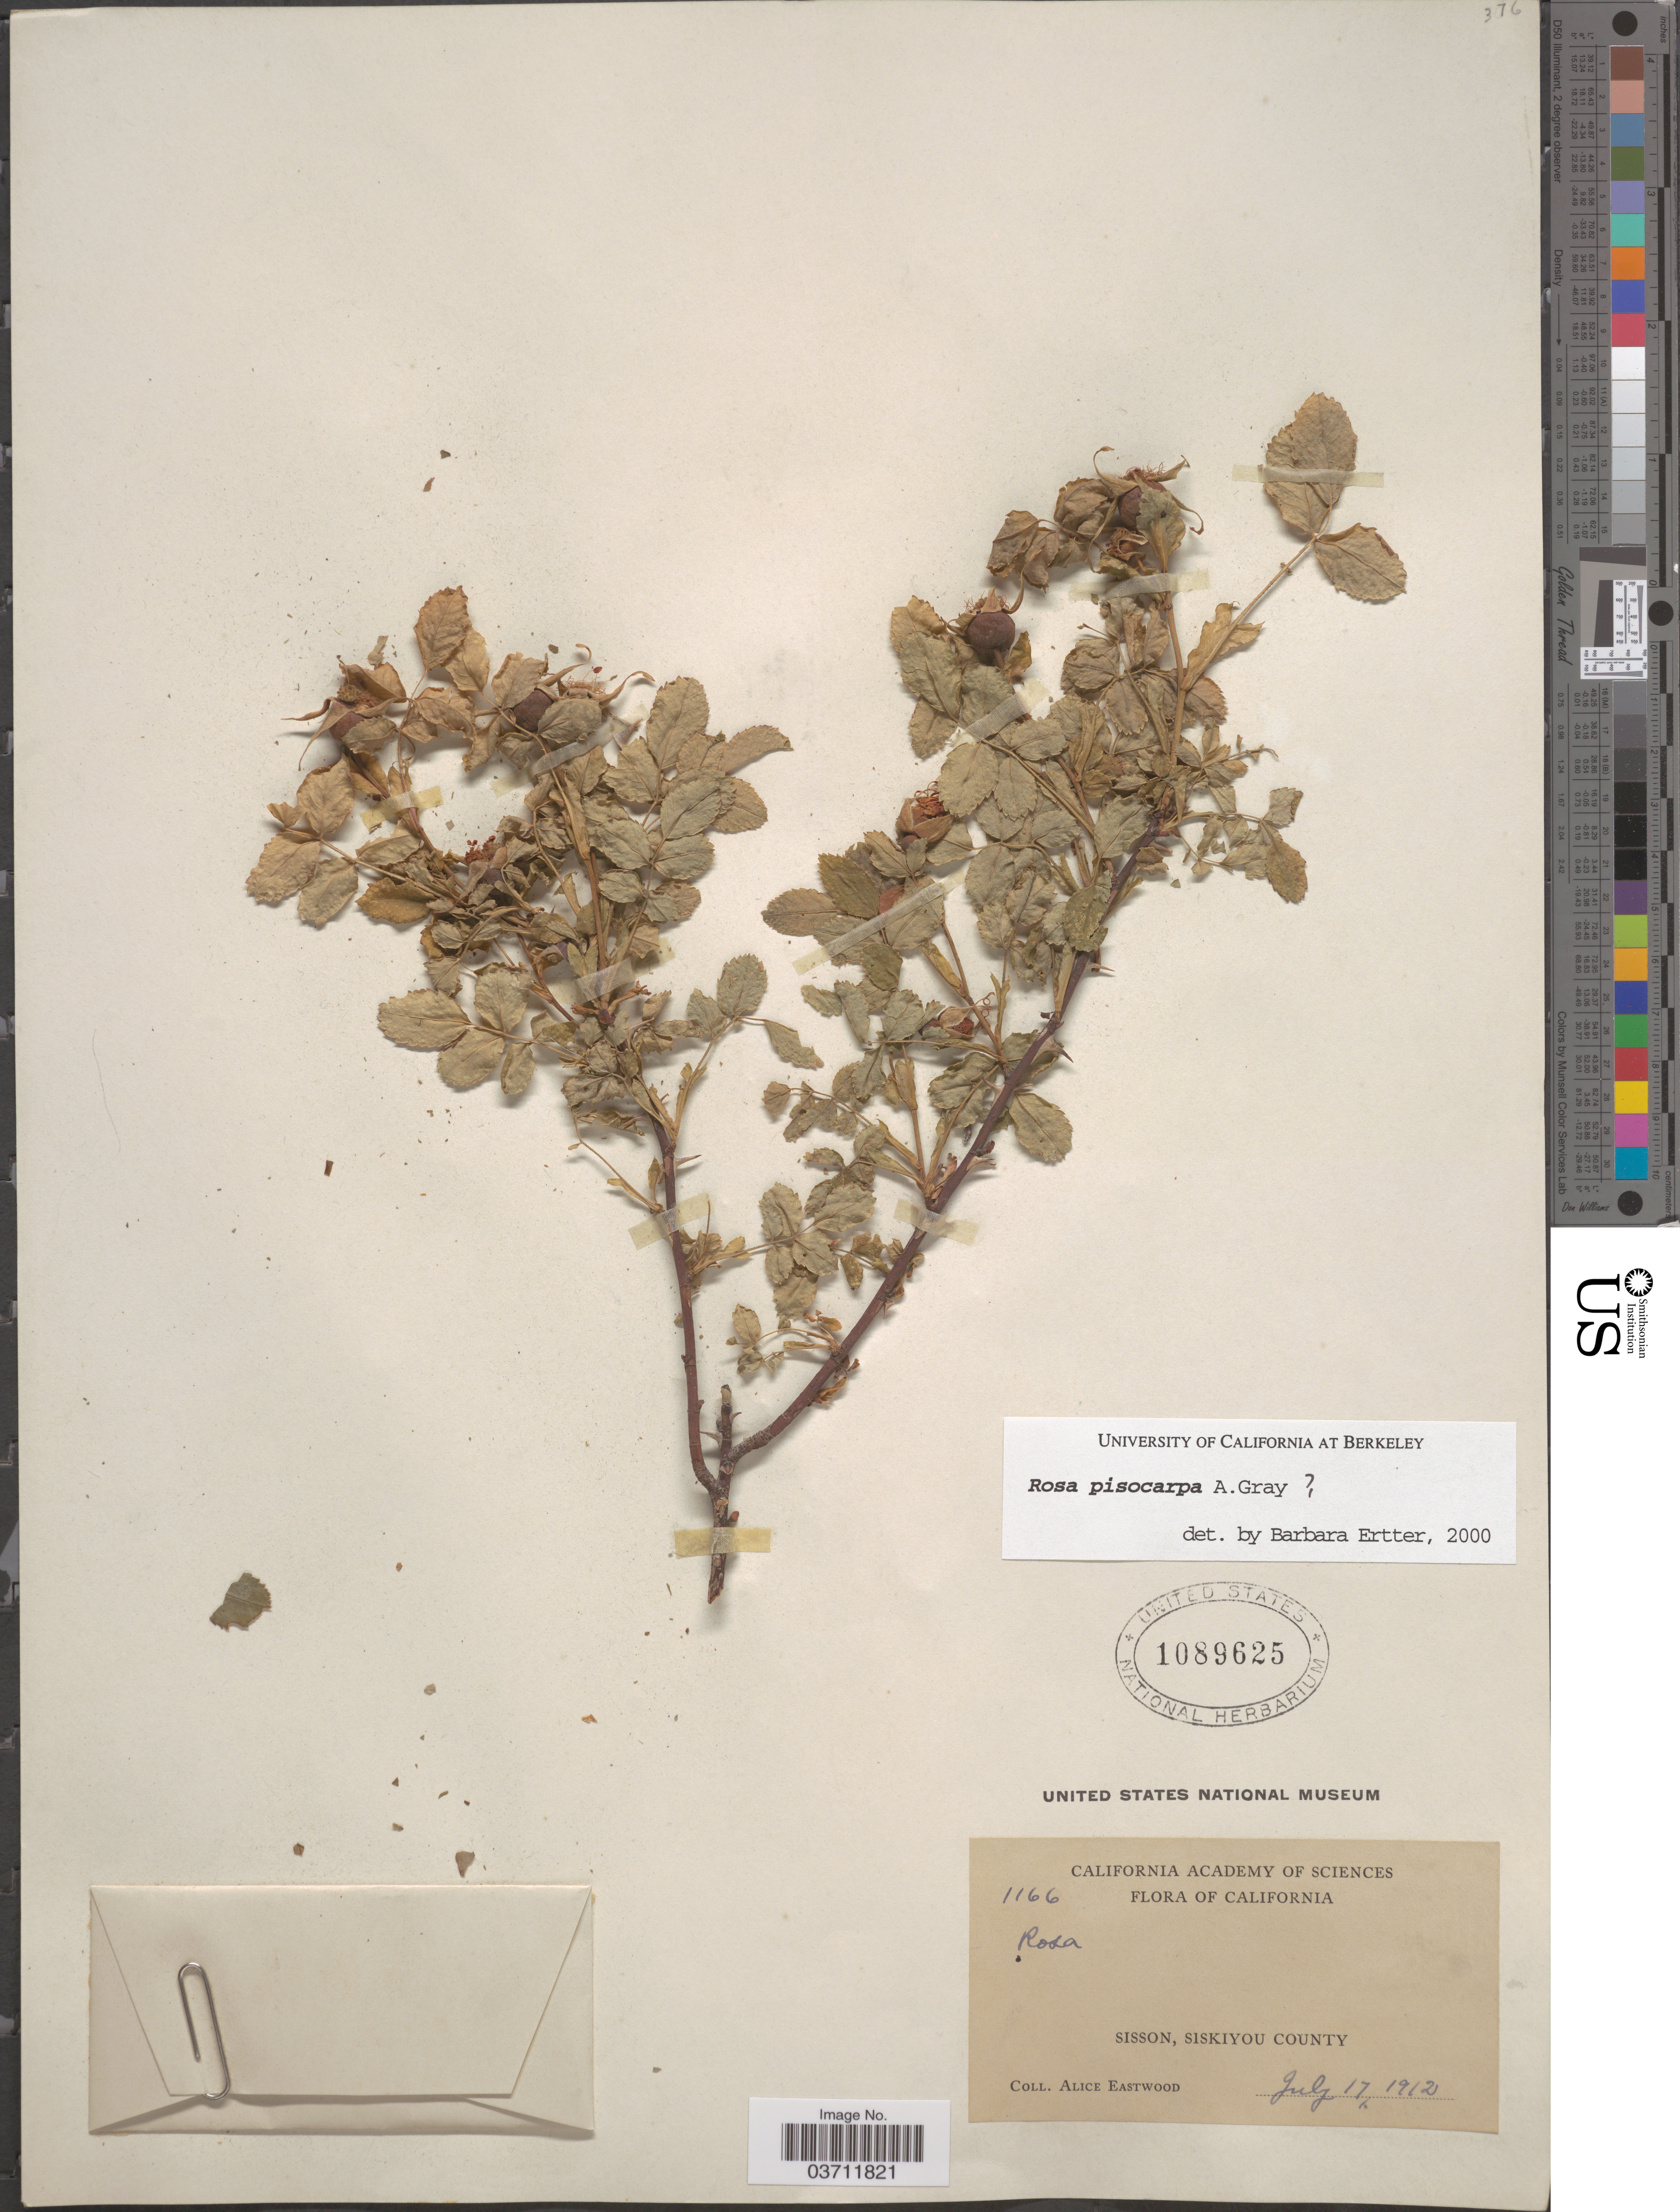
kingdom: Plantae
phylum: Tracheophyta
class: Magnoliopsida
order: Rosales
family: Rosaceae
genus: Rosa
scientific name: Rosa pisocarpa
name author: A. Gray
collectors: A. Eastwood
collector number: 1166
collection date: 1912-07-17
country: United States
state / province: California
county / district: Siskiyou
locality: Sisson, Siskiyou County.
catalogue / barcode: US 1089625